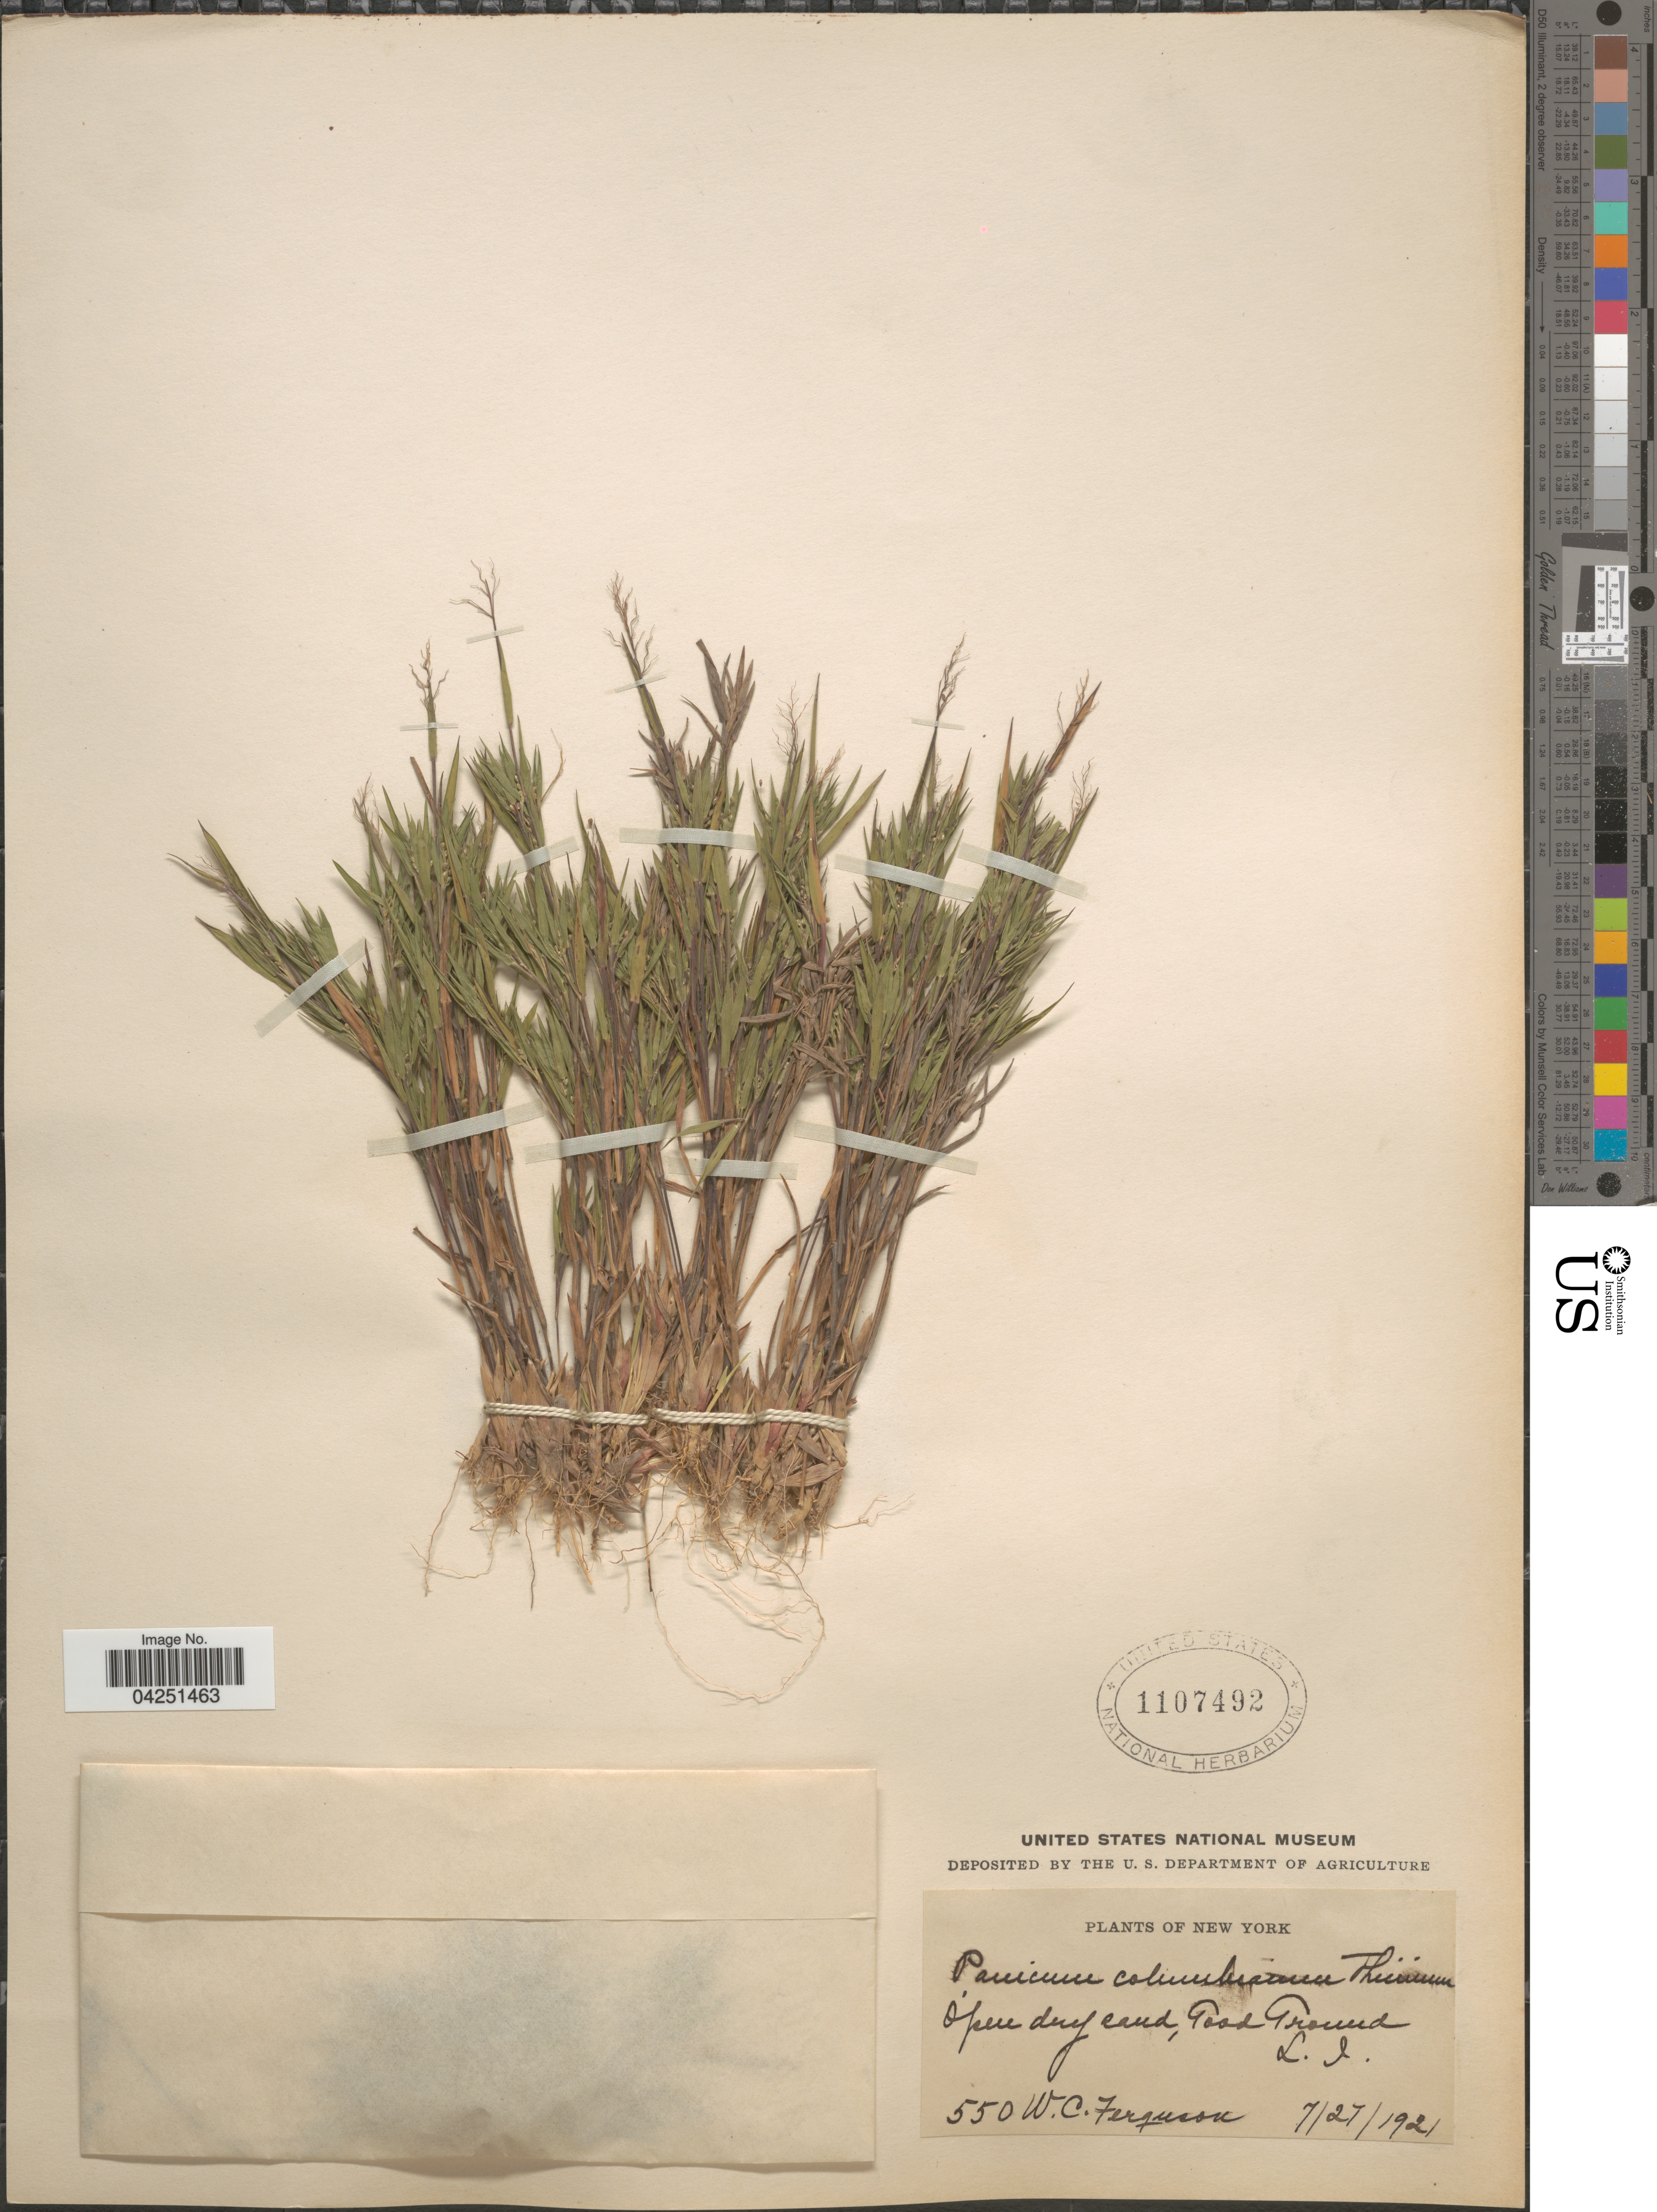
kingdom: Plantae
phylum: Tracheophyta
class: Liliopsida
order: Poales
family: Poaceae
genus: Dichanthelium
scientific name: Dichanthelium acuminatum var. acuminatum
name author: (Sw.) Gould & C.A. Clark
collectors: W. Ferguson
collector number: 550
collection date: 1921-07-27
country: United States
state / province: Indiana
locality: Open dry sand, Good Ground, L.I.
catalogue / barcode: US 1107492